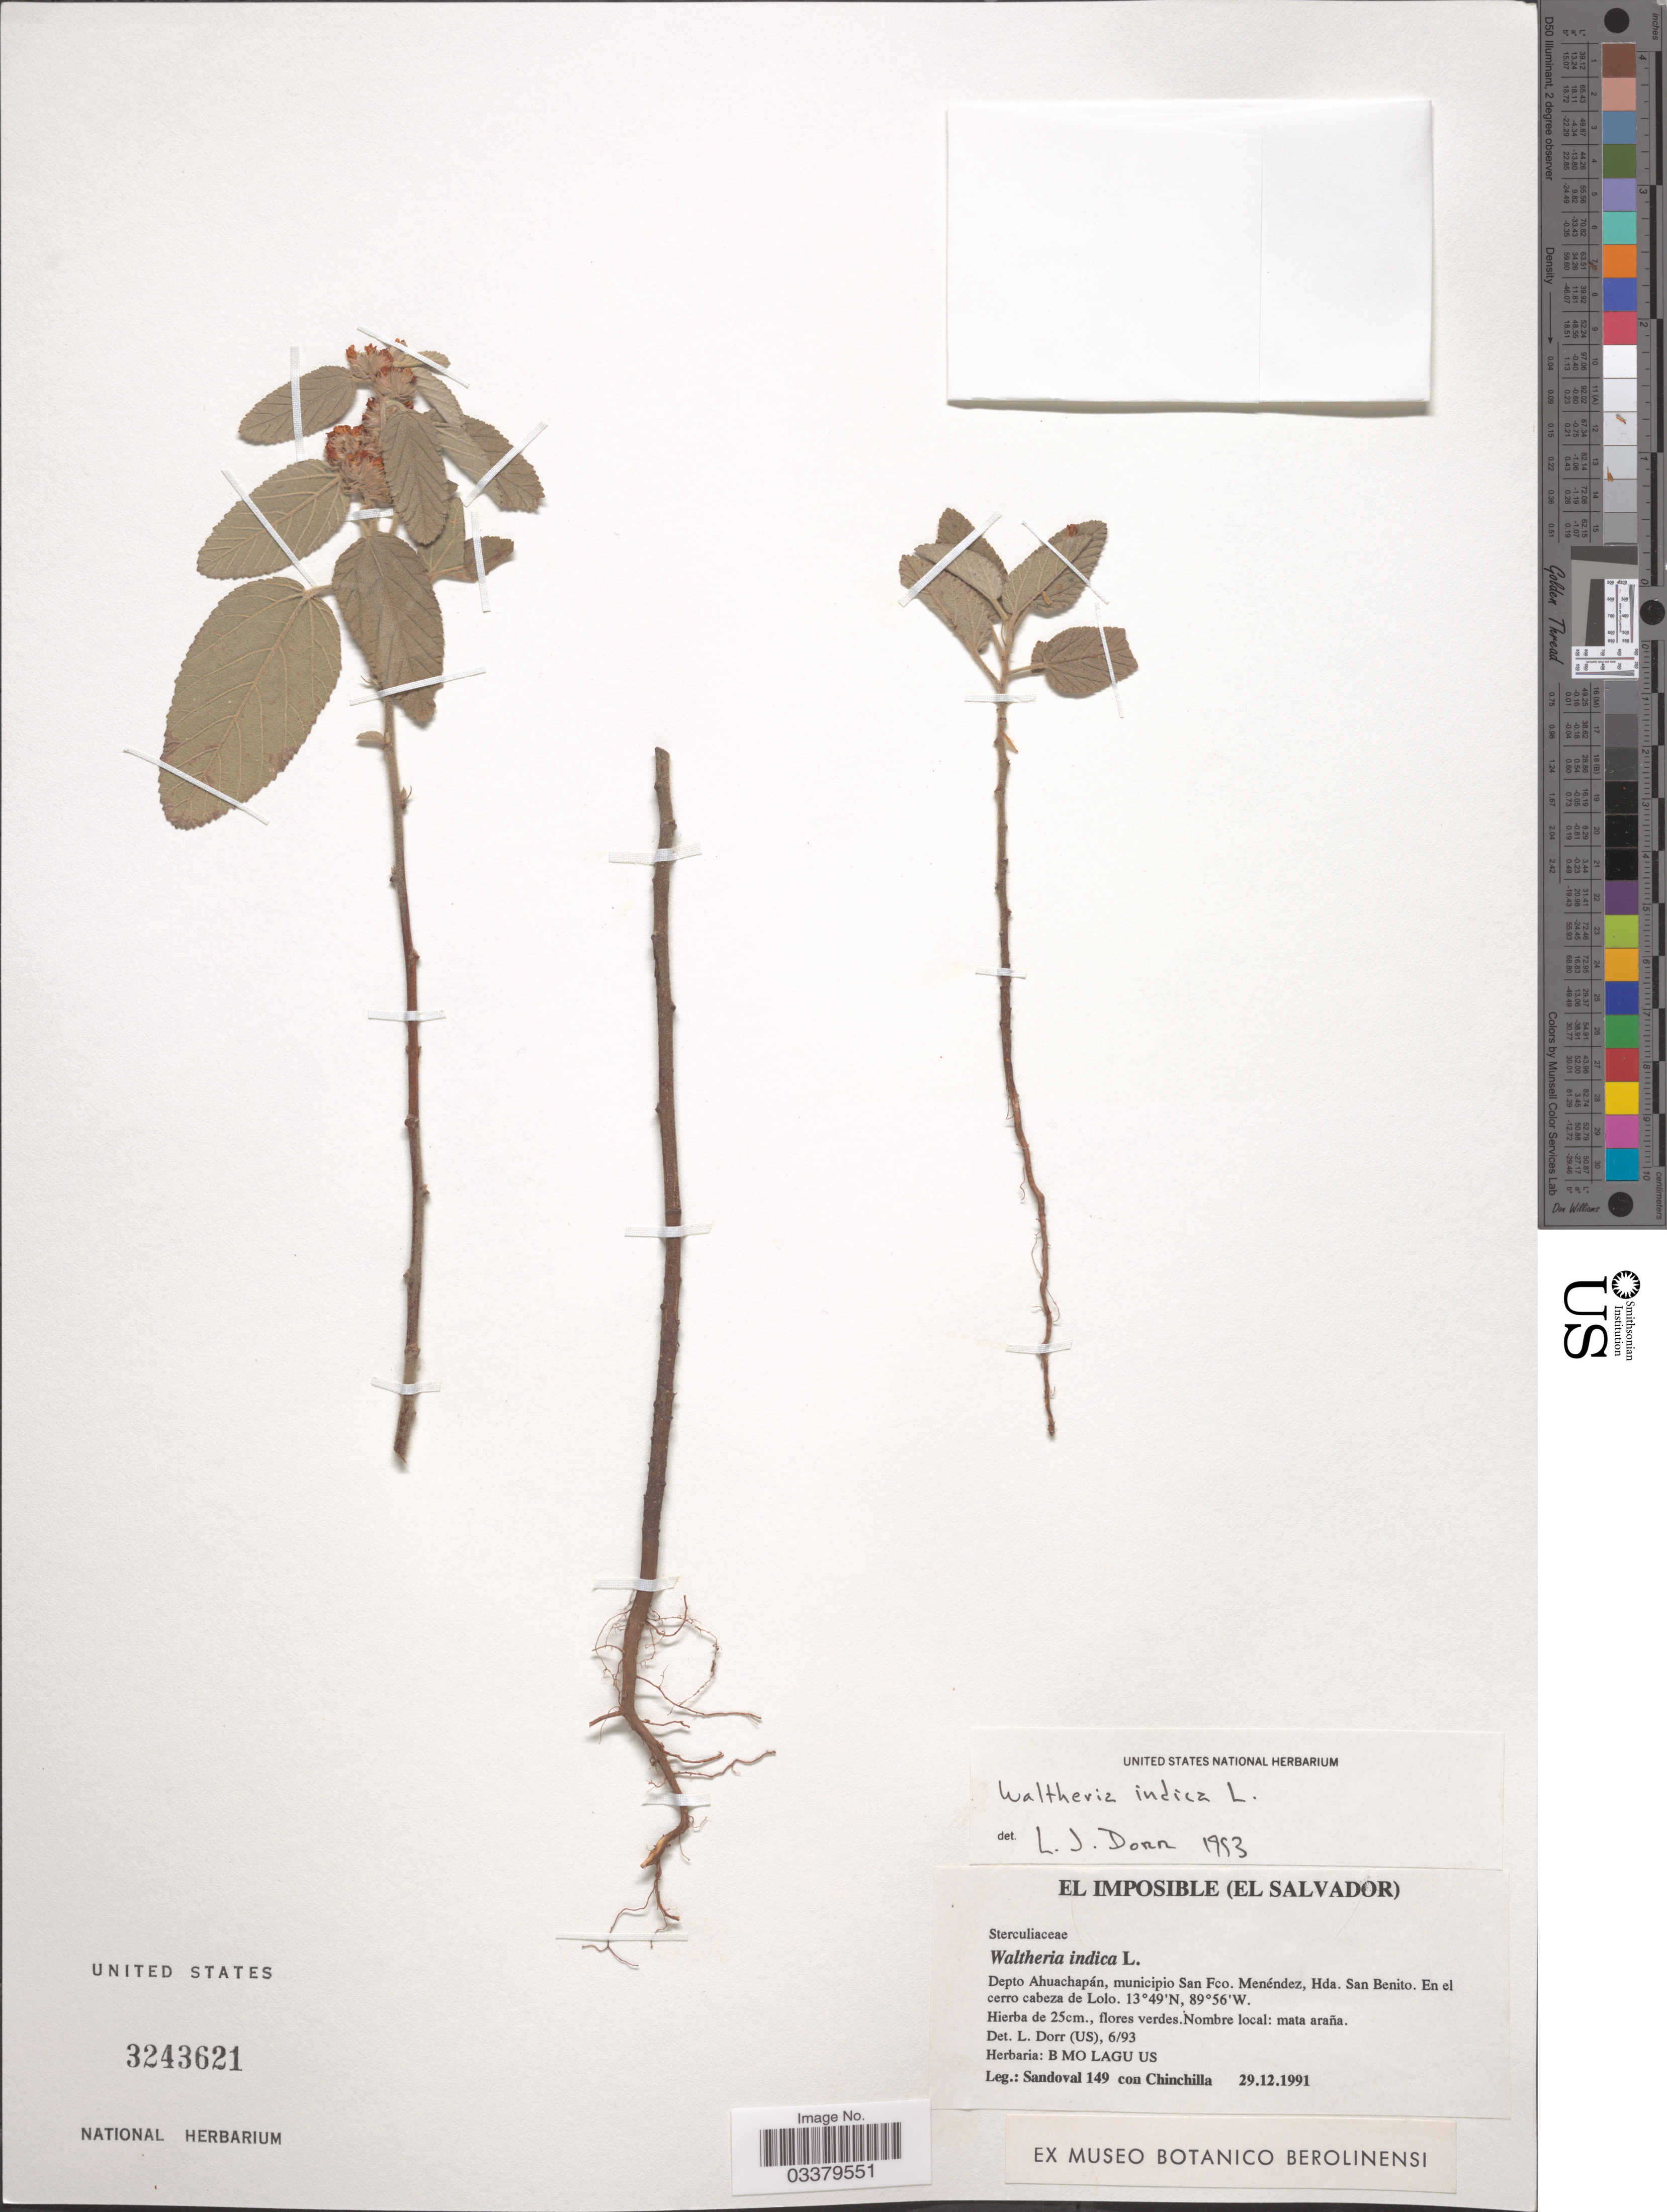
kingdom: Plantae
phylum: Tracheophyta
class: Magnoliopsida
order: Malvales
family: Malvaceae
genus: Waltheria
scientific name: Waltheria indica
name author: L.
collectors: -- Sandoval & -. Chinchilla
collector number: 149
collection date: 1991-12-29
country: El Salvador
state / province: Ahuachapan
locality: El Imposible. Depto Ahuachapán, municipio San Fco. Menéndez, Hda. San Benito. En el cerro cabeza de Lolo.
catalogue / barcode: US 3243621